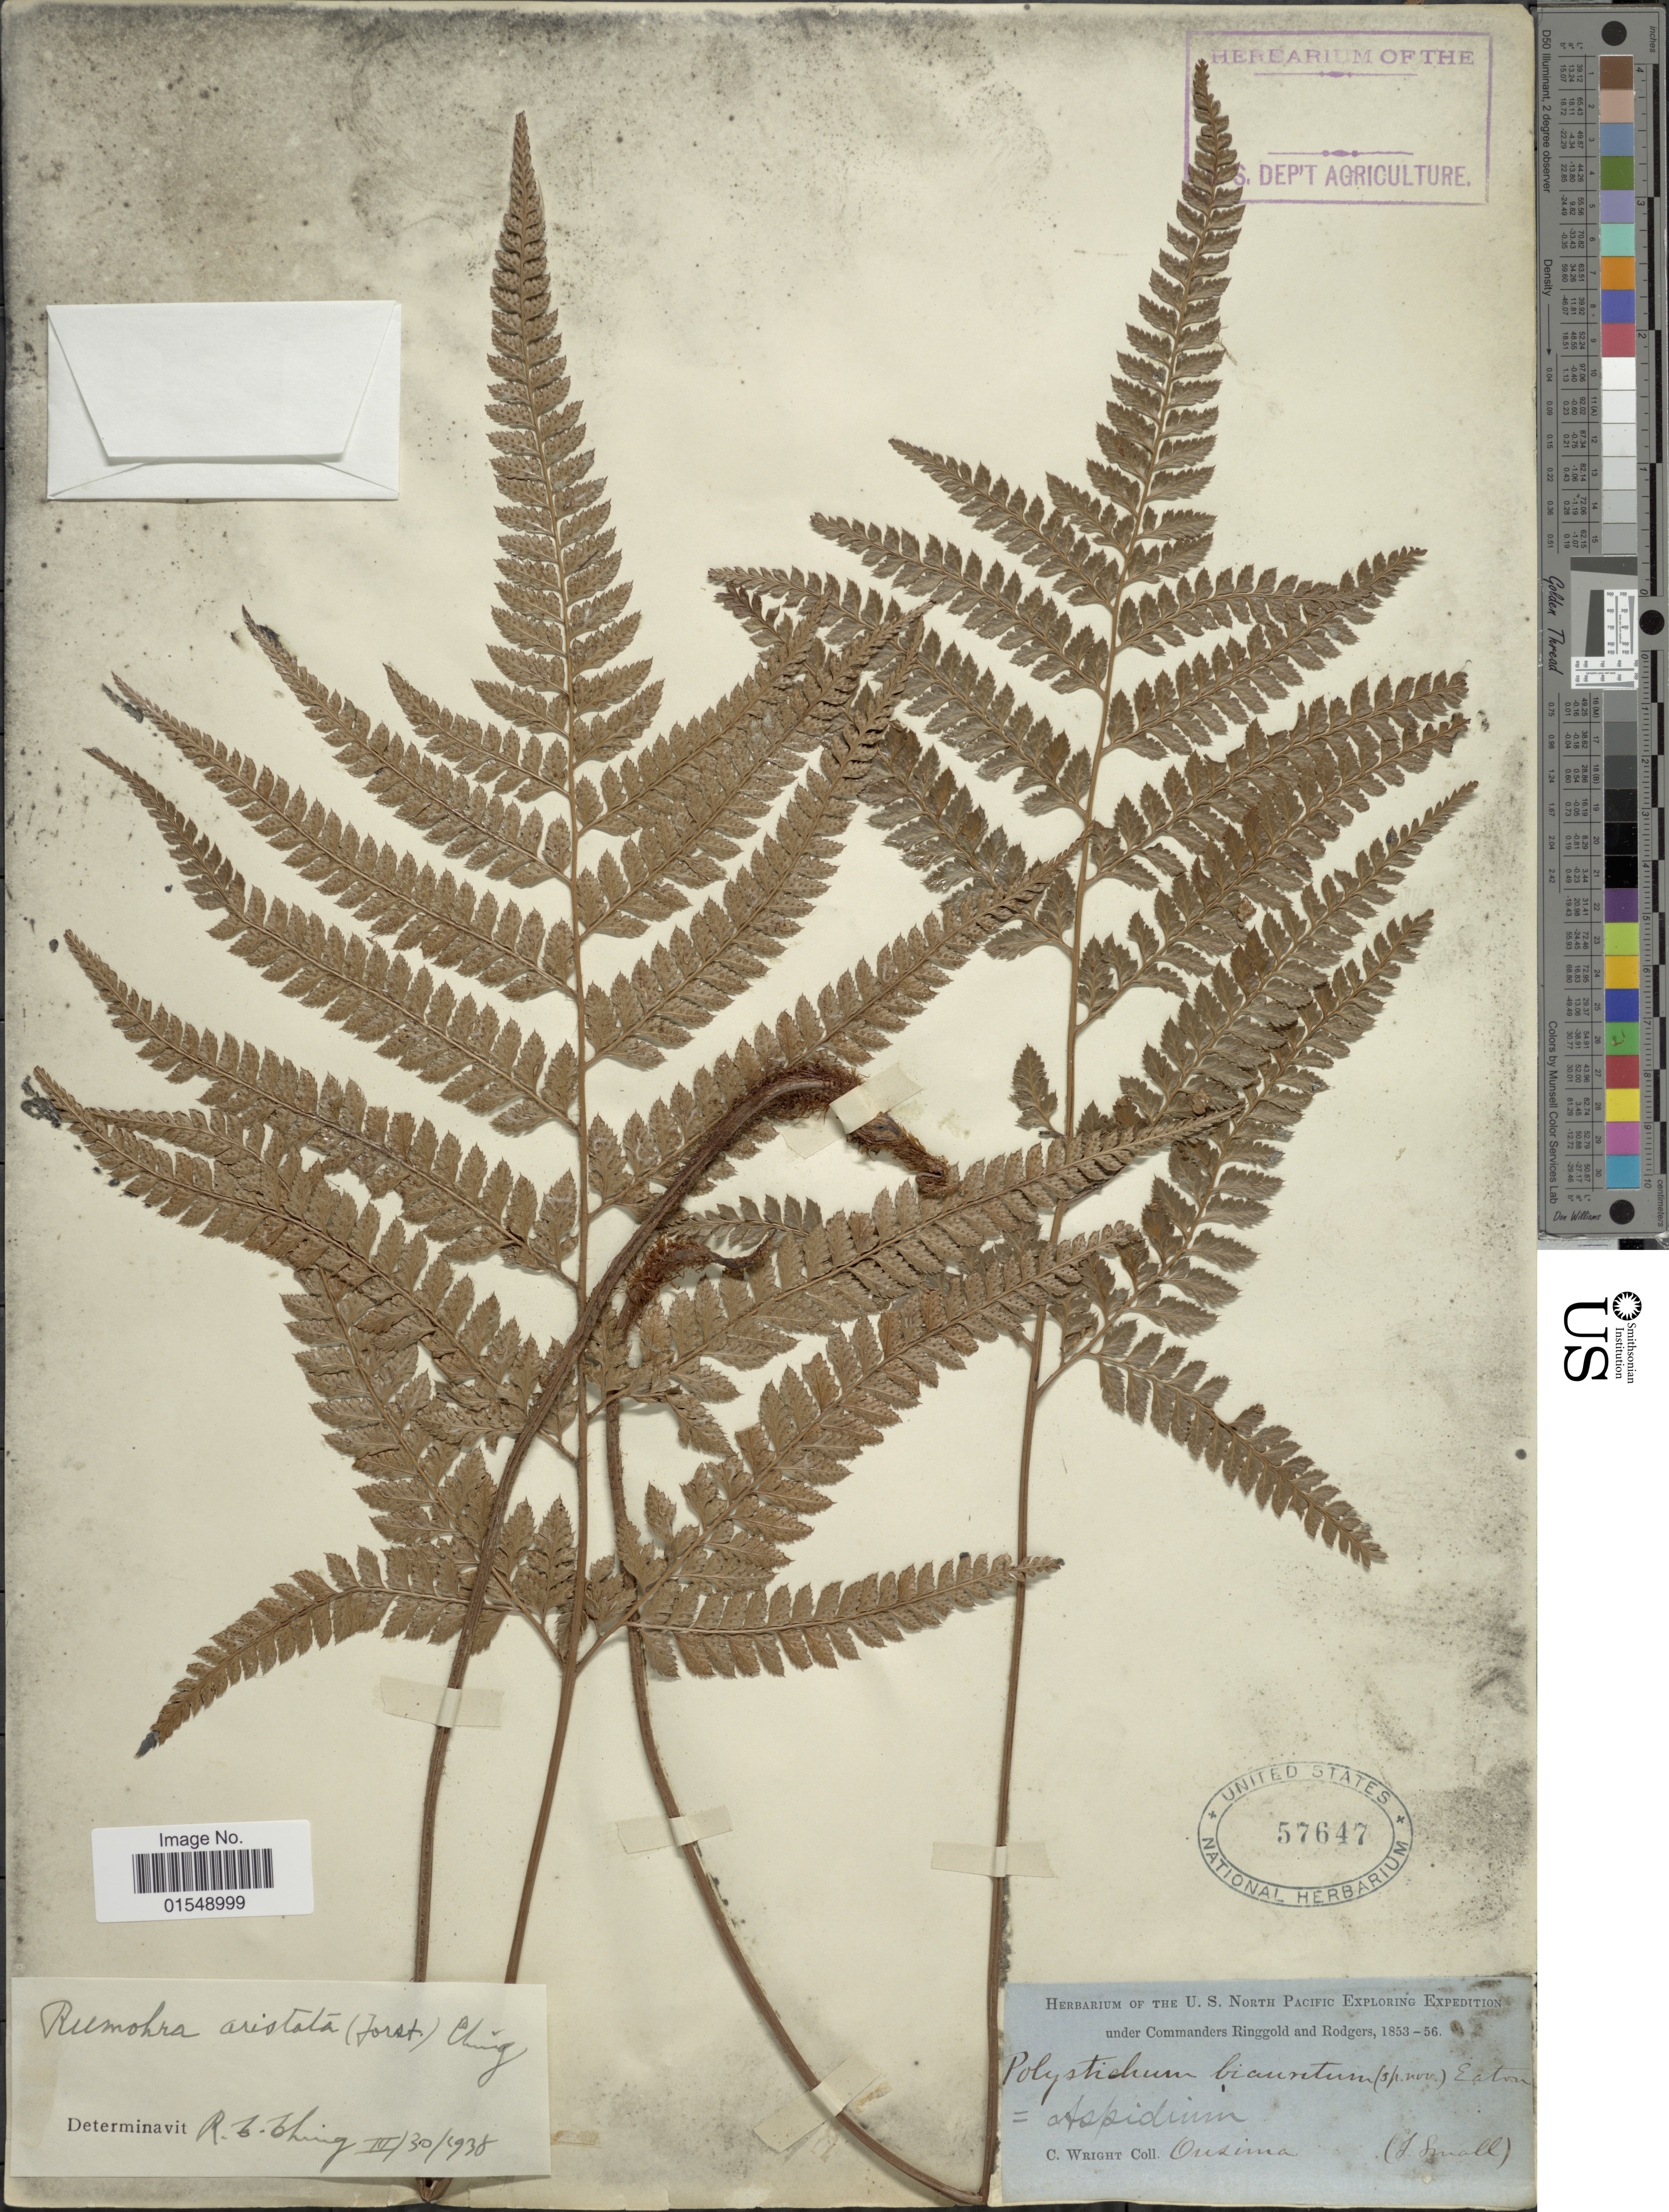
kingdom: Plantae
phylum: Tracheophyta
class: Polypodiopsida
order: Polypodiales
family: Dryopteridaceae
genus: Arachniodes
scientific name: Arachniodes aristata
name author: (G. Forst.) Tindale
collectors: C. Wright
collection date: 1853/1856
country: Japan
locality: Ousima.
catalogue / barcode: US 57647